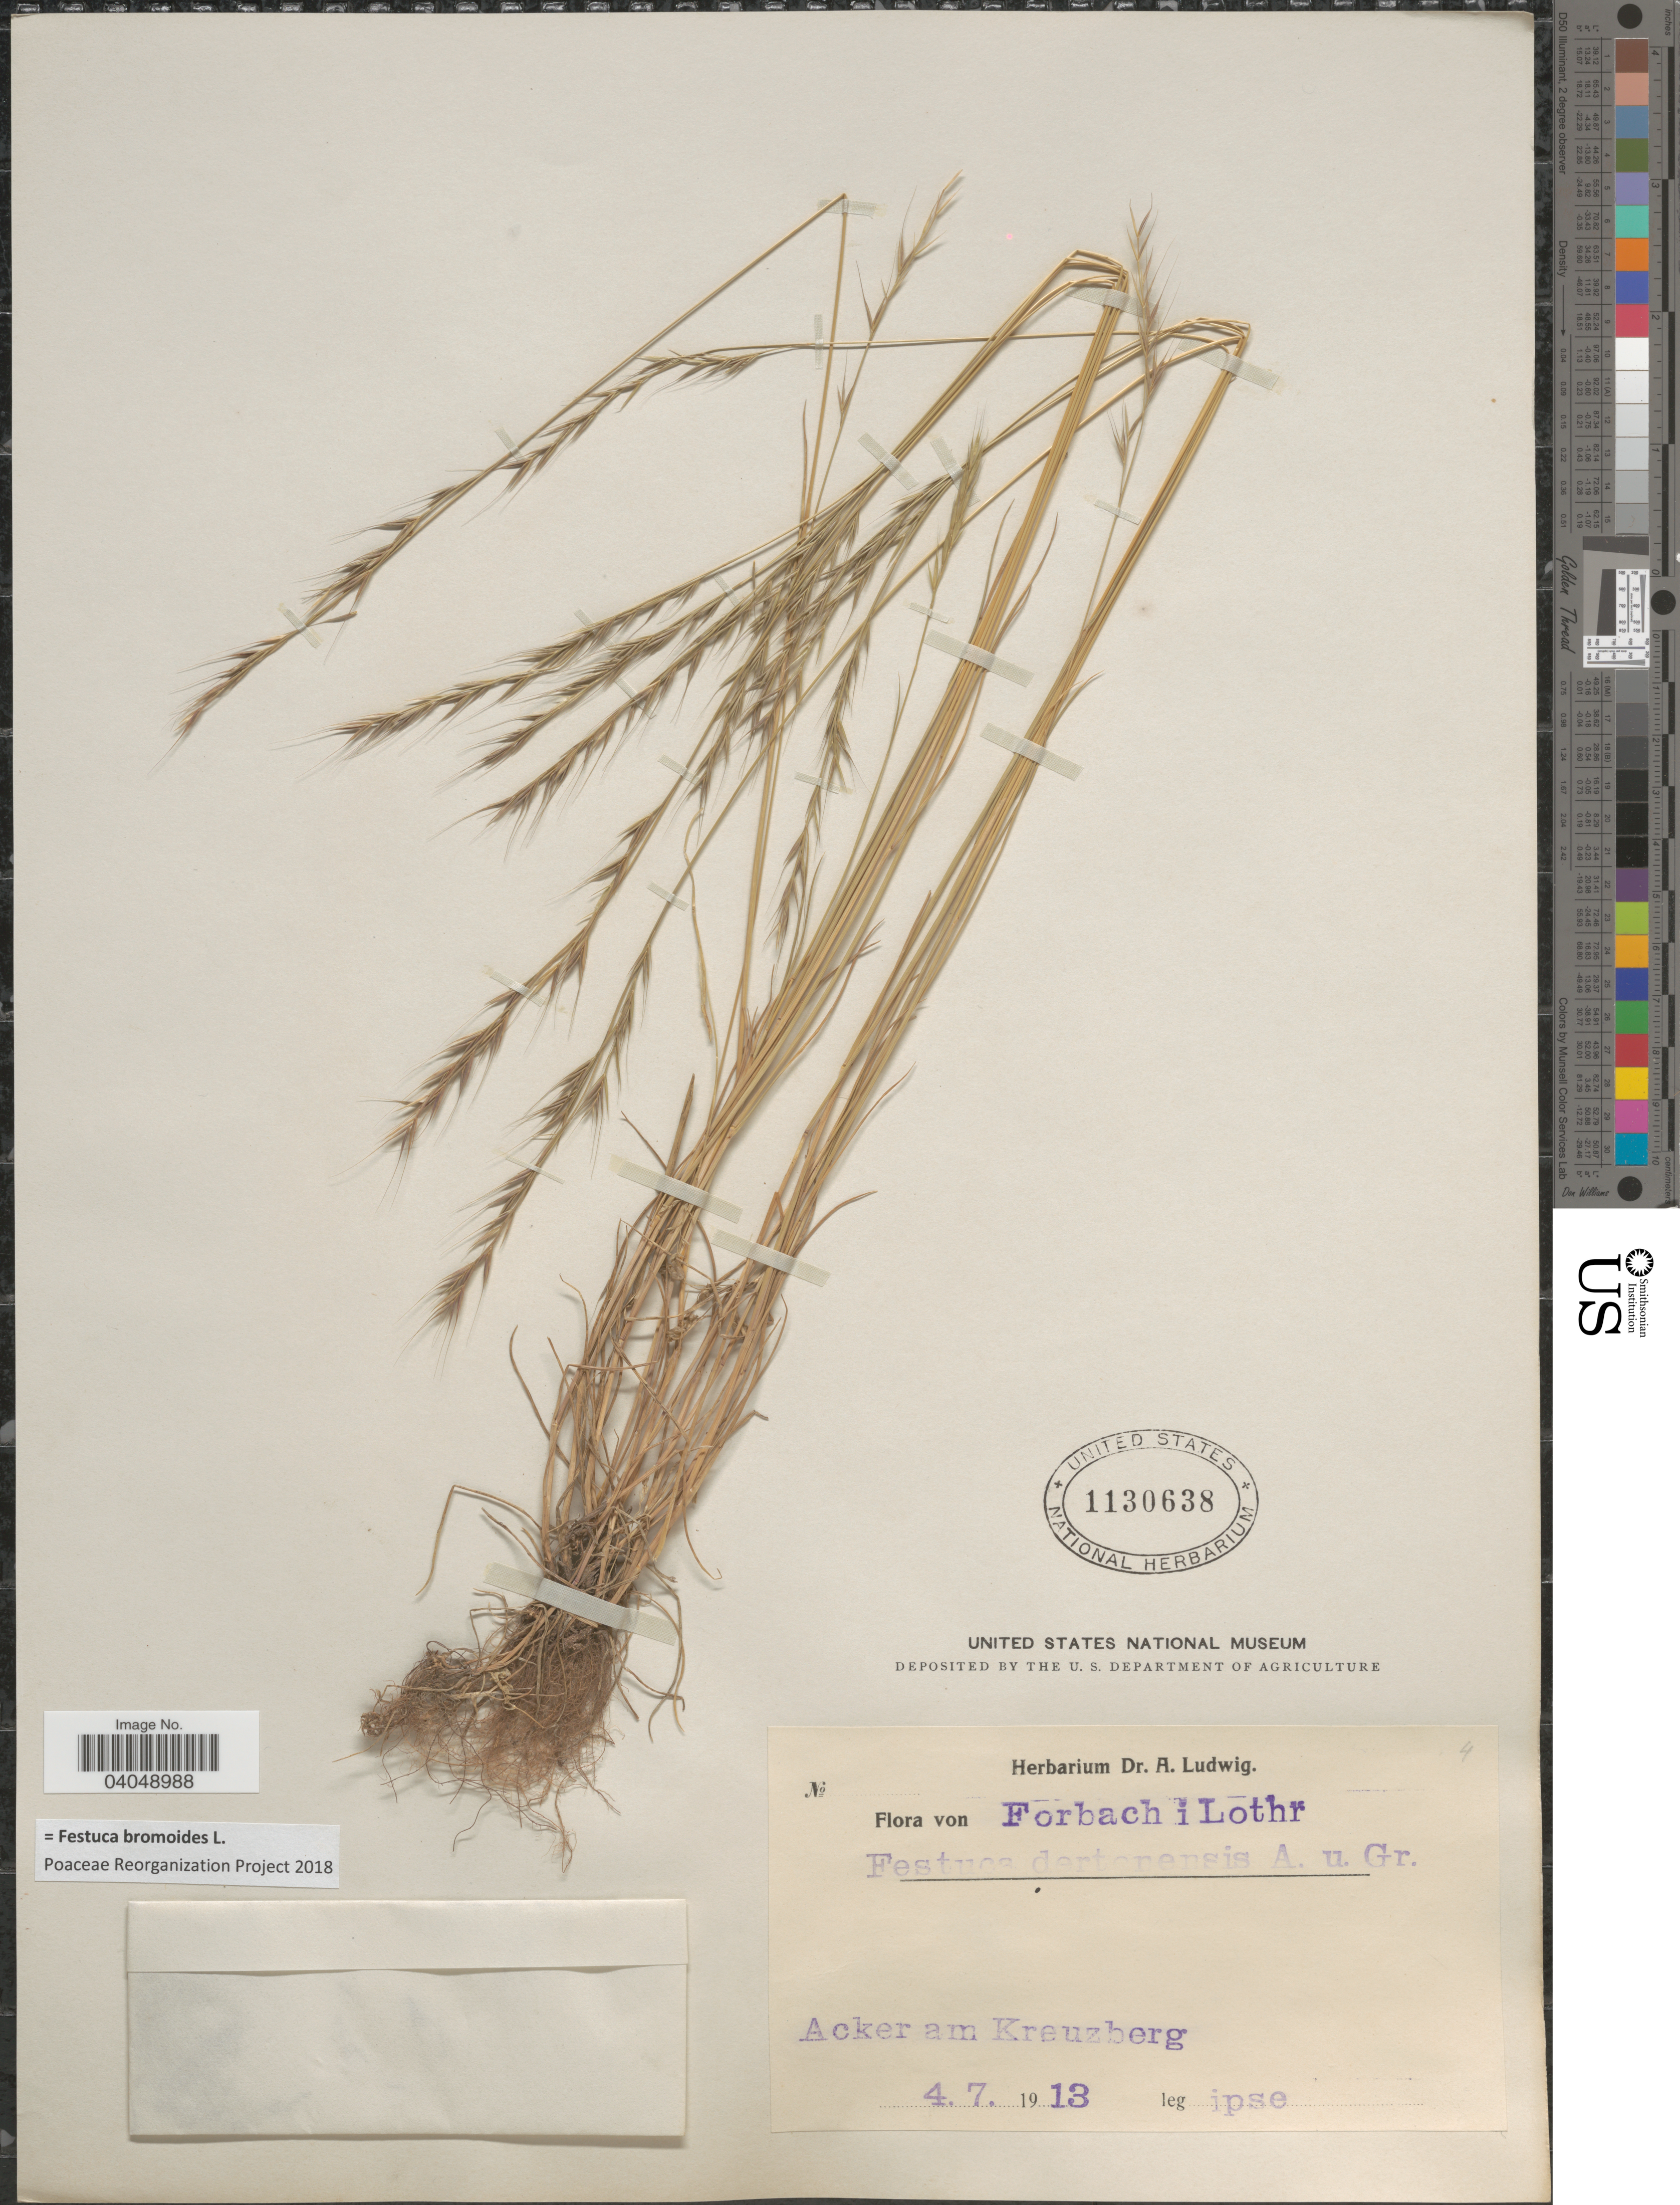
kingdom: Plantae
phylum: Tracheophyta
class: Liliopsida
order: Poales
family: Poaceae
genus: Festuca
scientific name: Festuca bromoides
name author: L.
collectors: A. Ludwig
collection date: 1913-07-04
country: France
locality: Forbach i Lothr. Ackers am Kreuzberg.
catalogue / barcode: US 1130638